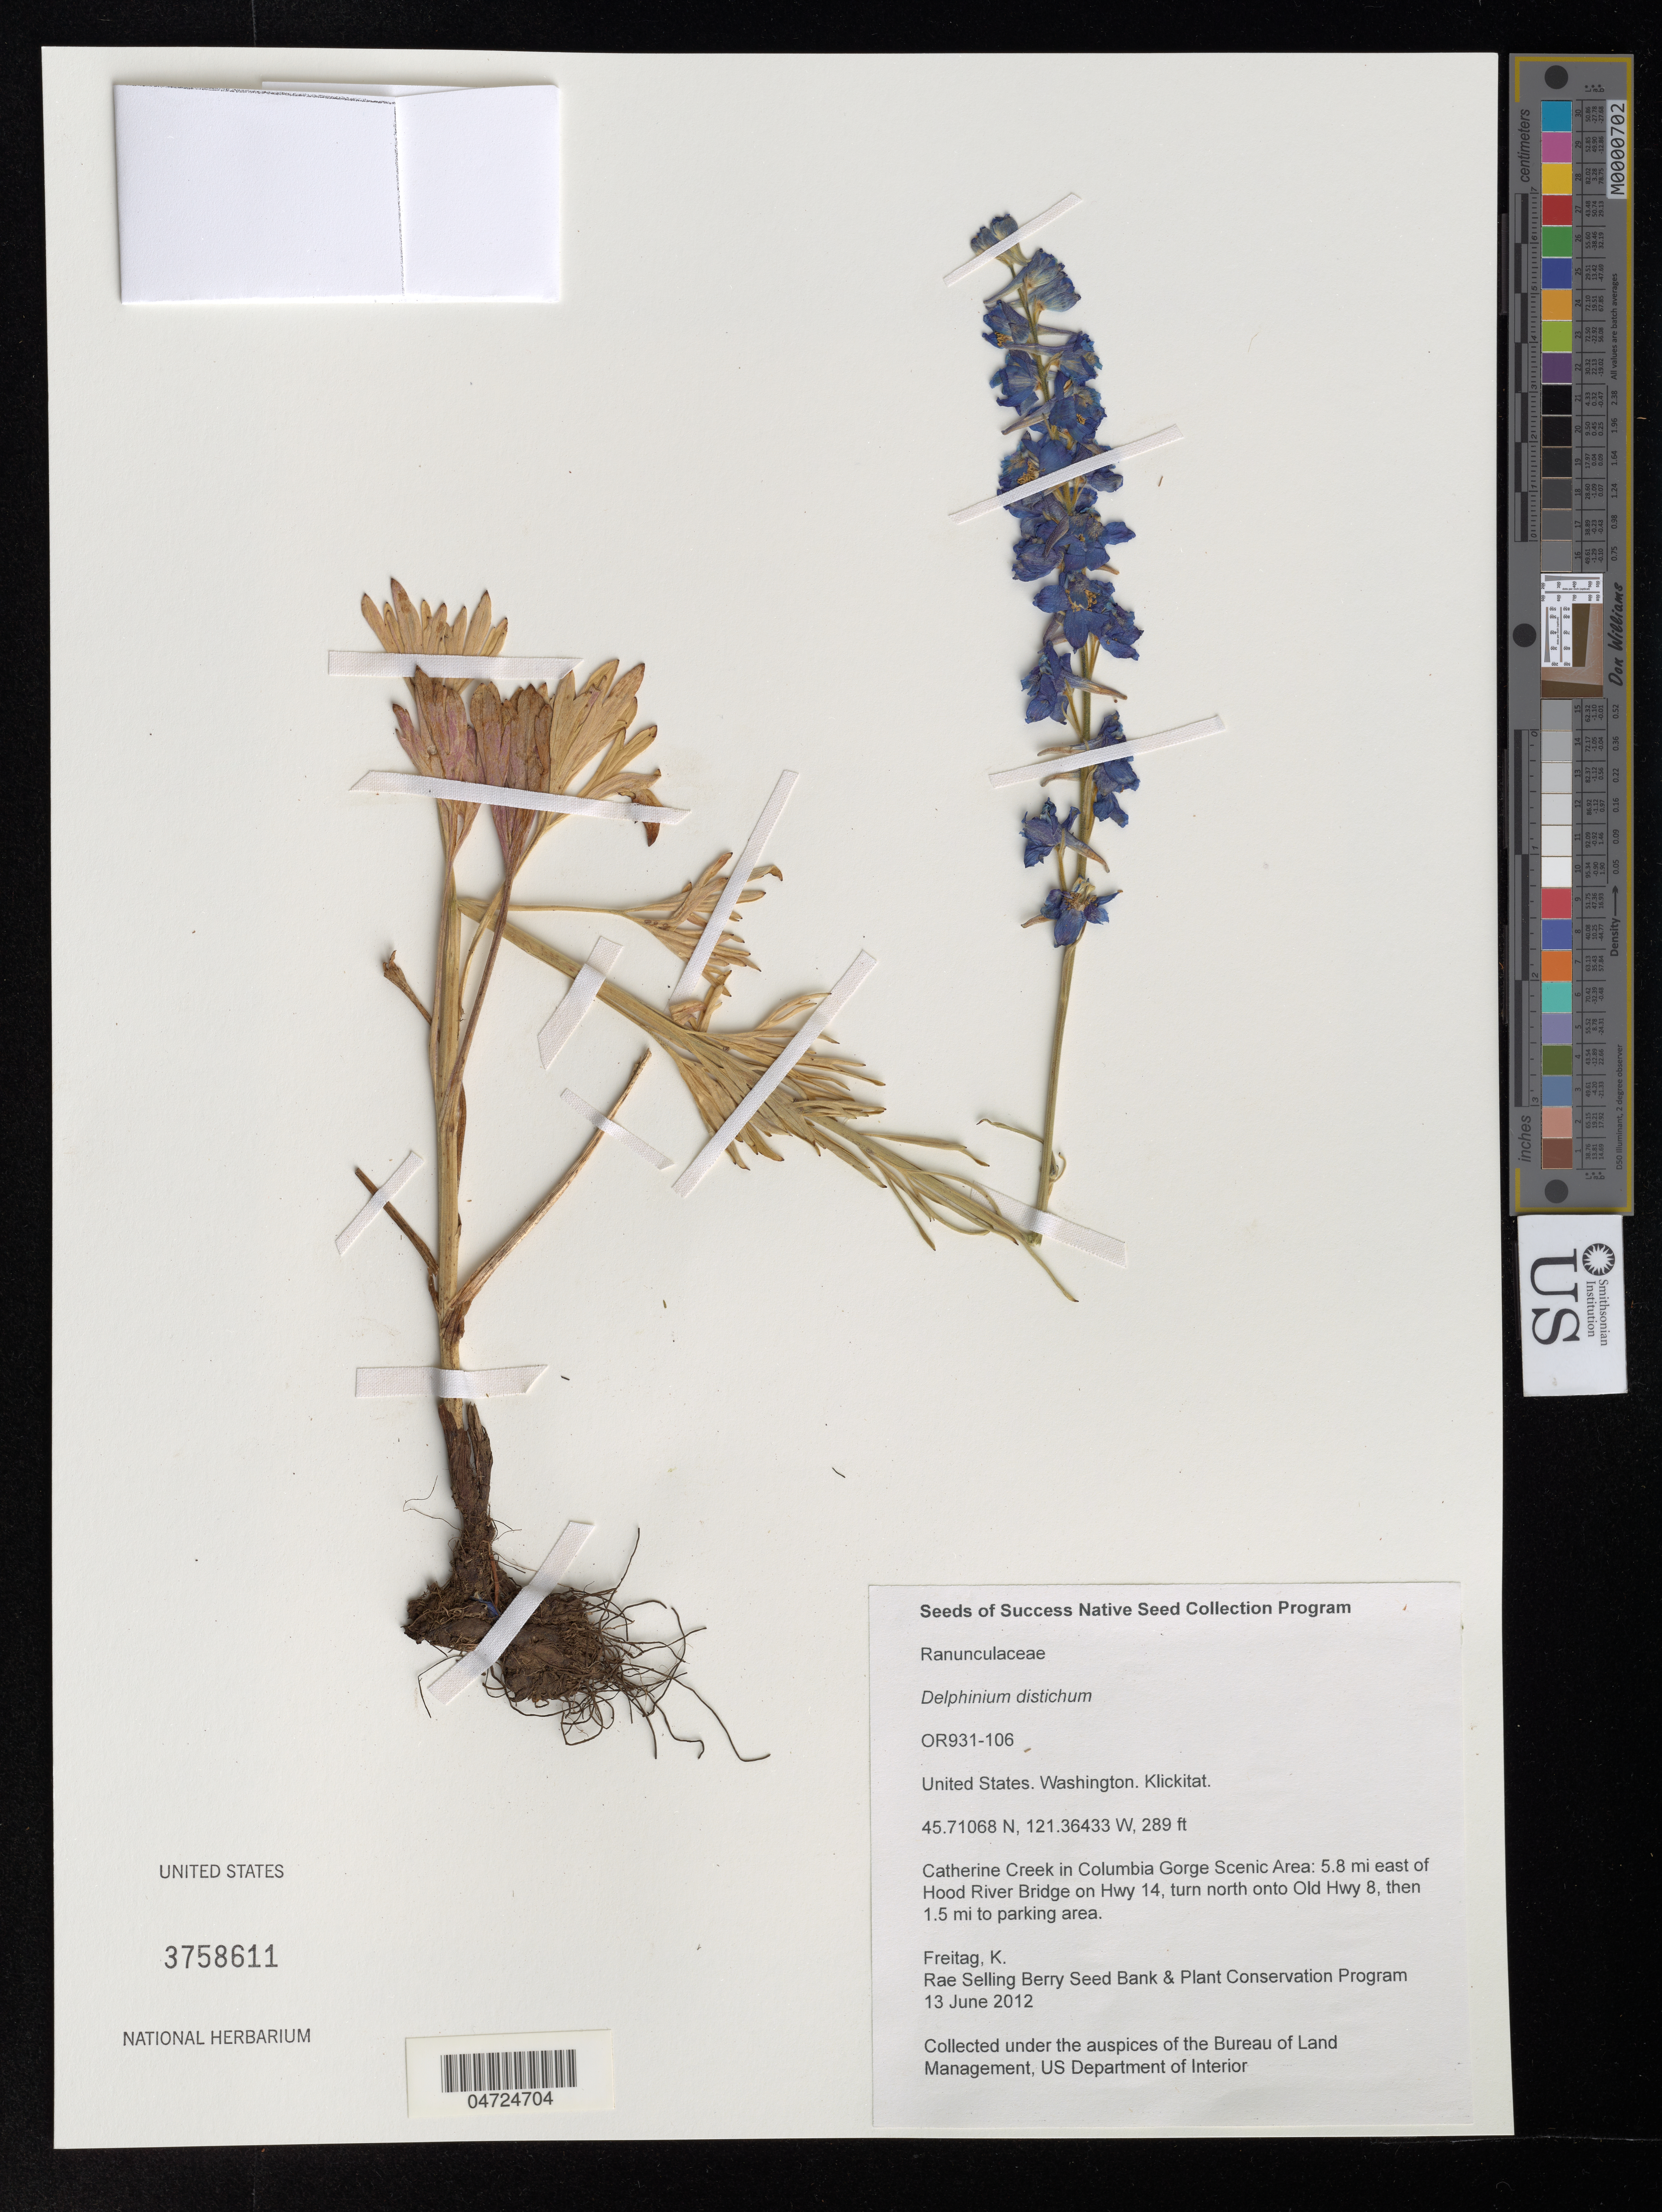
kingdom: Plantae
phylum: Tracheophyta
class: Magnoliopsida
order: Ranunculales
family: Ranunculaceae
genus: Delphinium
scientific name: Delphinium distichum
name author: Geyer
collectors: K. Freitag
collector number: OR931-106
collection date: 2012-06-13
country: United States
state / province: Washington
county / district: Klickitat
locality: Klickitat. Catherine Creek in Columbia Gorge Scenic Area: 5.8 mi. east of Hood River Bridge on Hwy 14, turn north onto Old Hwy 8, then 1.5 mi to parking area.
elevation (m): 88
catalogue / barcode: US 3758611